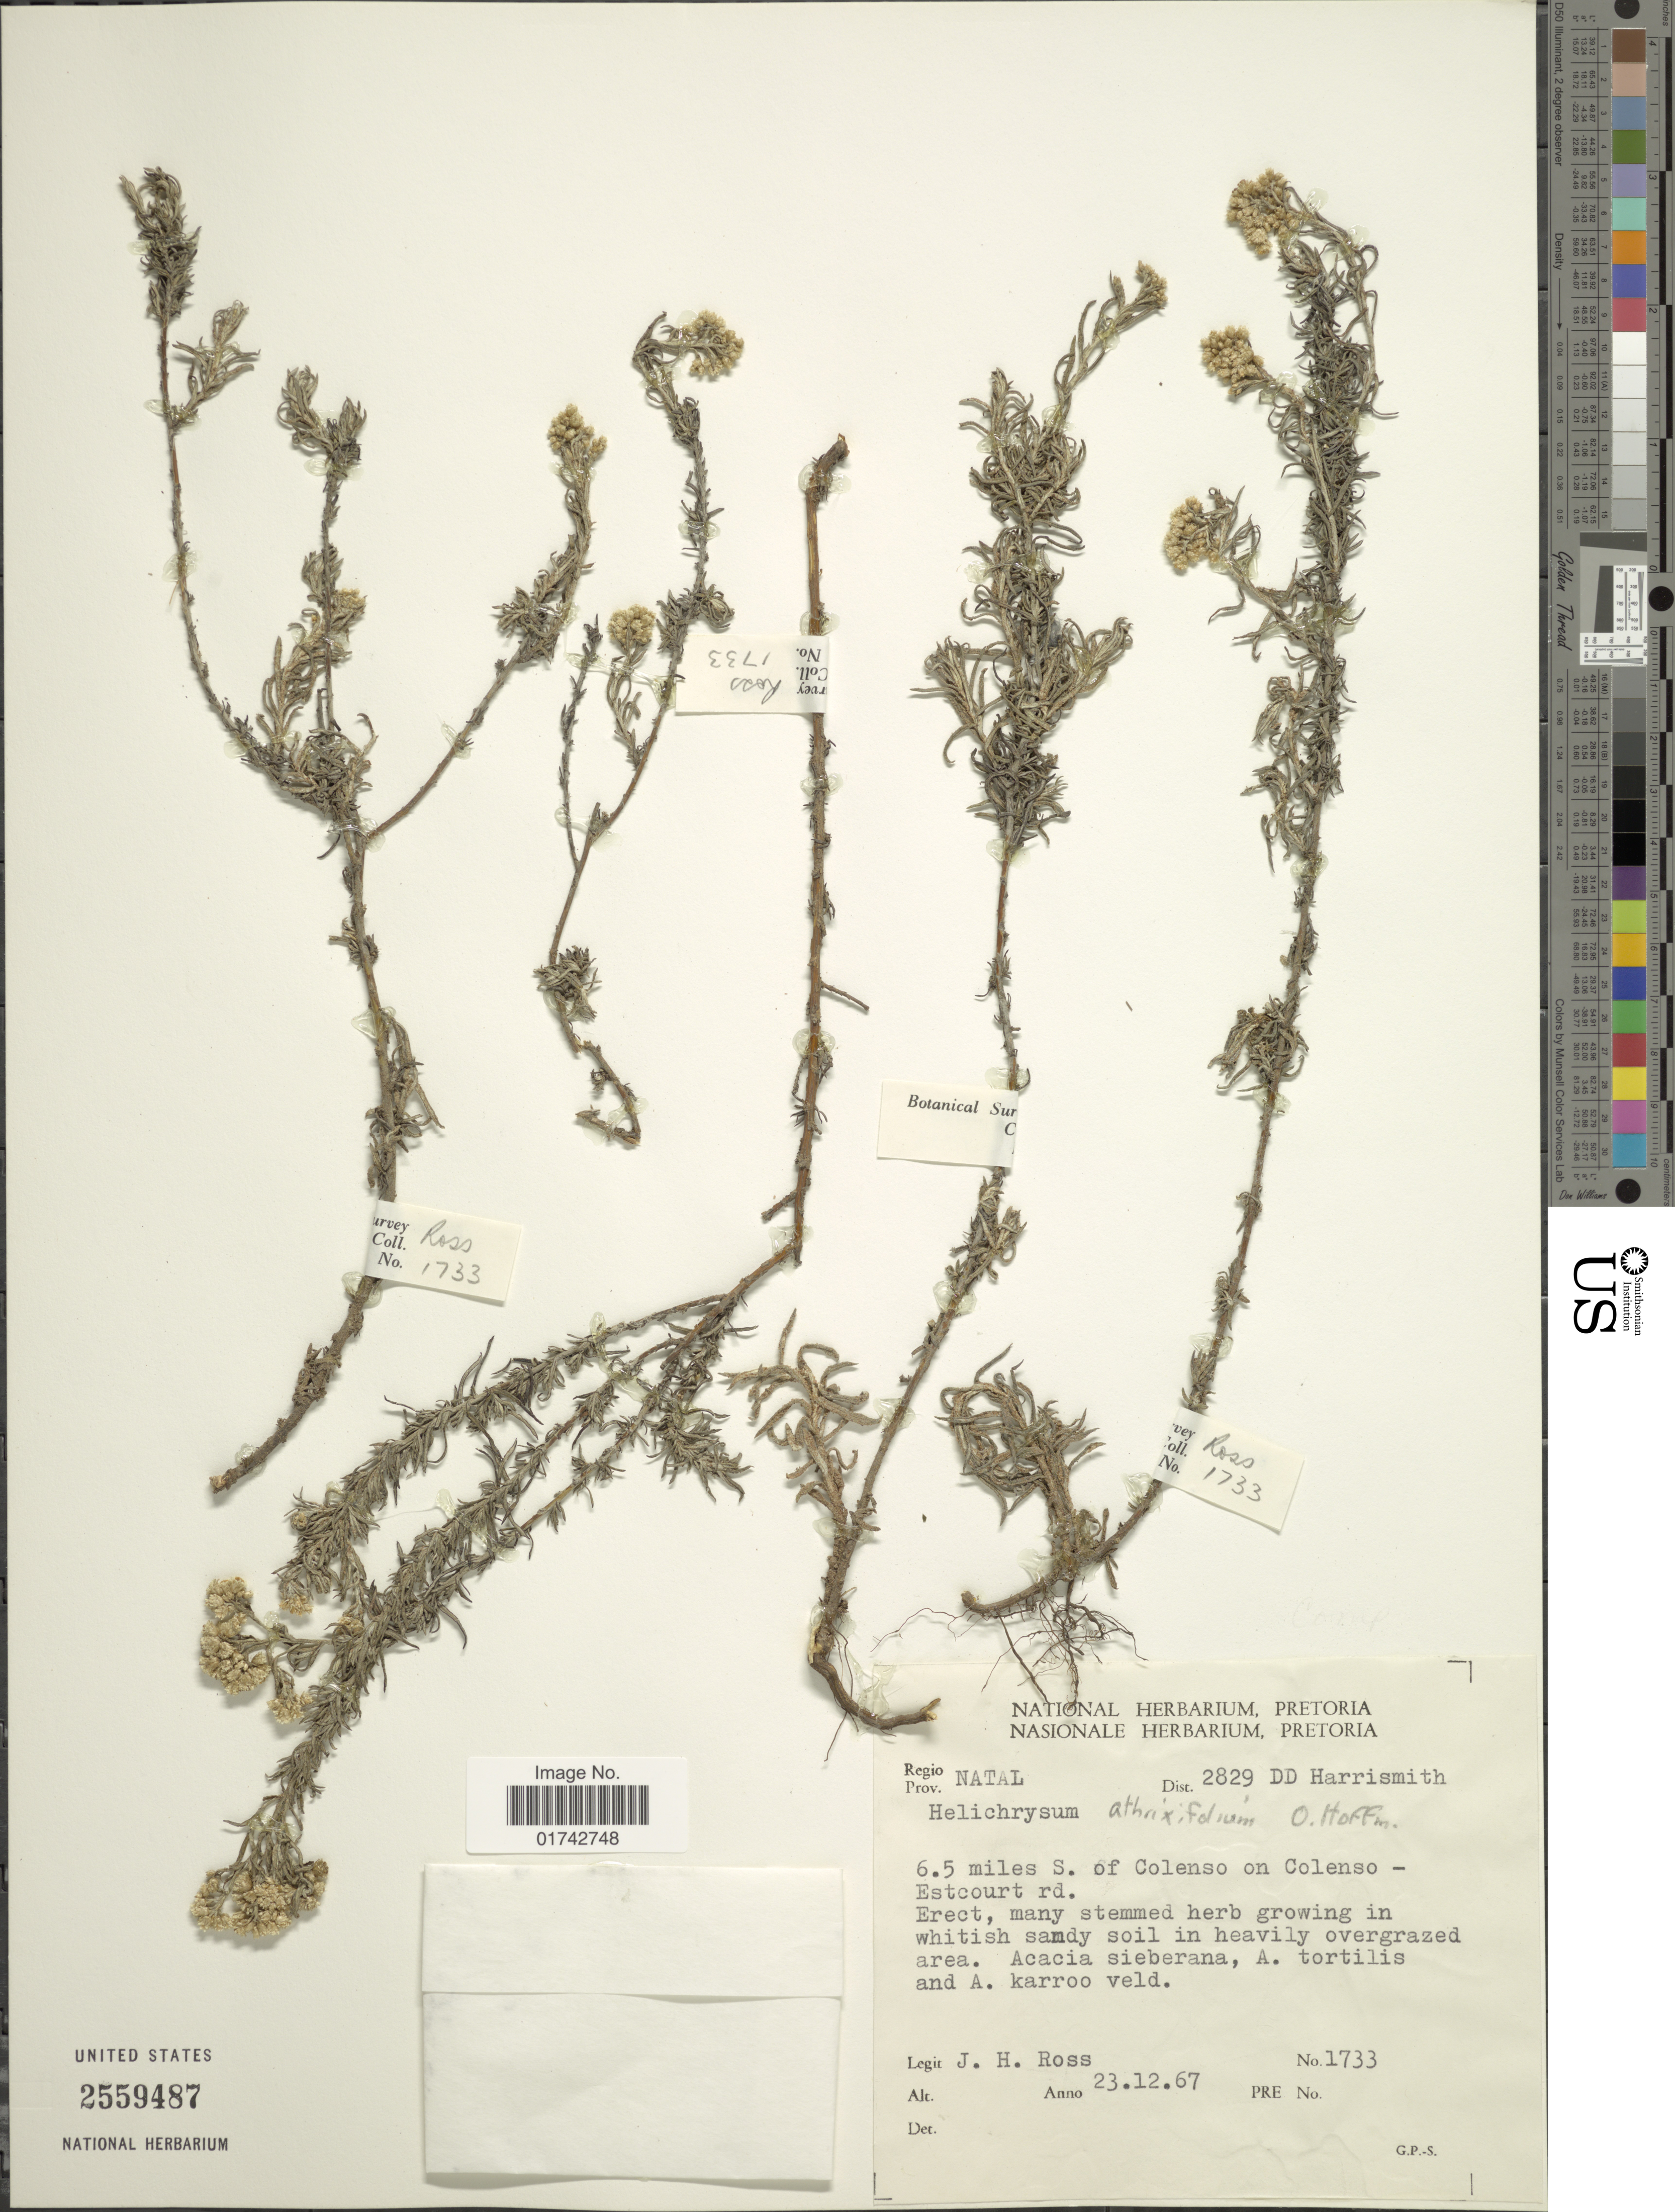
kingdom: Plantae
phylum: Tracheophyta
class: Magnoliopsida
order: Asterales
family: Asteraceae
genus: Helichrysum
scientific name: Helichrysum athrixiifolium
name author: (Kuntze) Moeser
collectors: J. Ross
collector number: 1733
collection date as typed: Transcribed d/m/y: 23/12/67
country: South Africa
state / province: KwaZulu-Natal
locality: Regio Prov. Natal. Dist. 2829 DD Harrismith. 6.5 miles S. of Colenso on Colenso - Estcourt rd.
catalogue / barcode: US 2559487